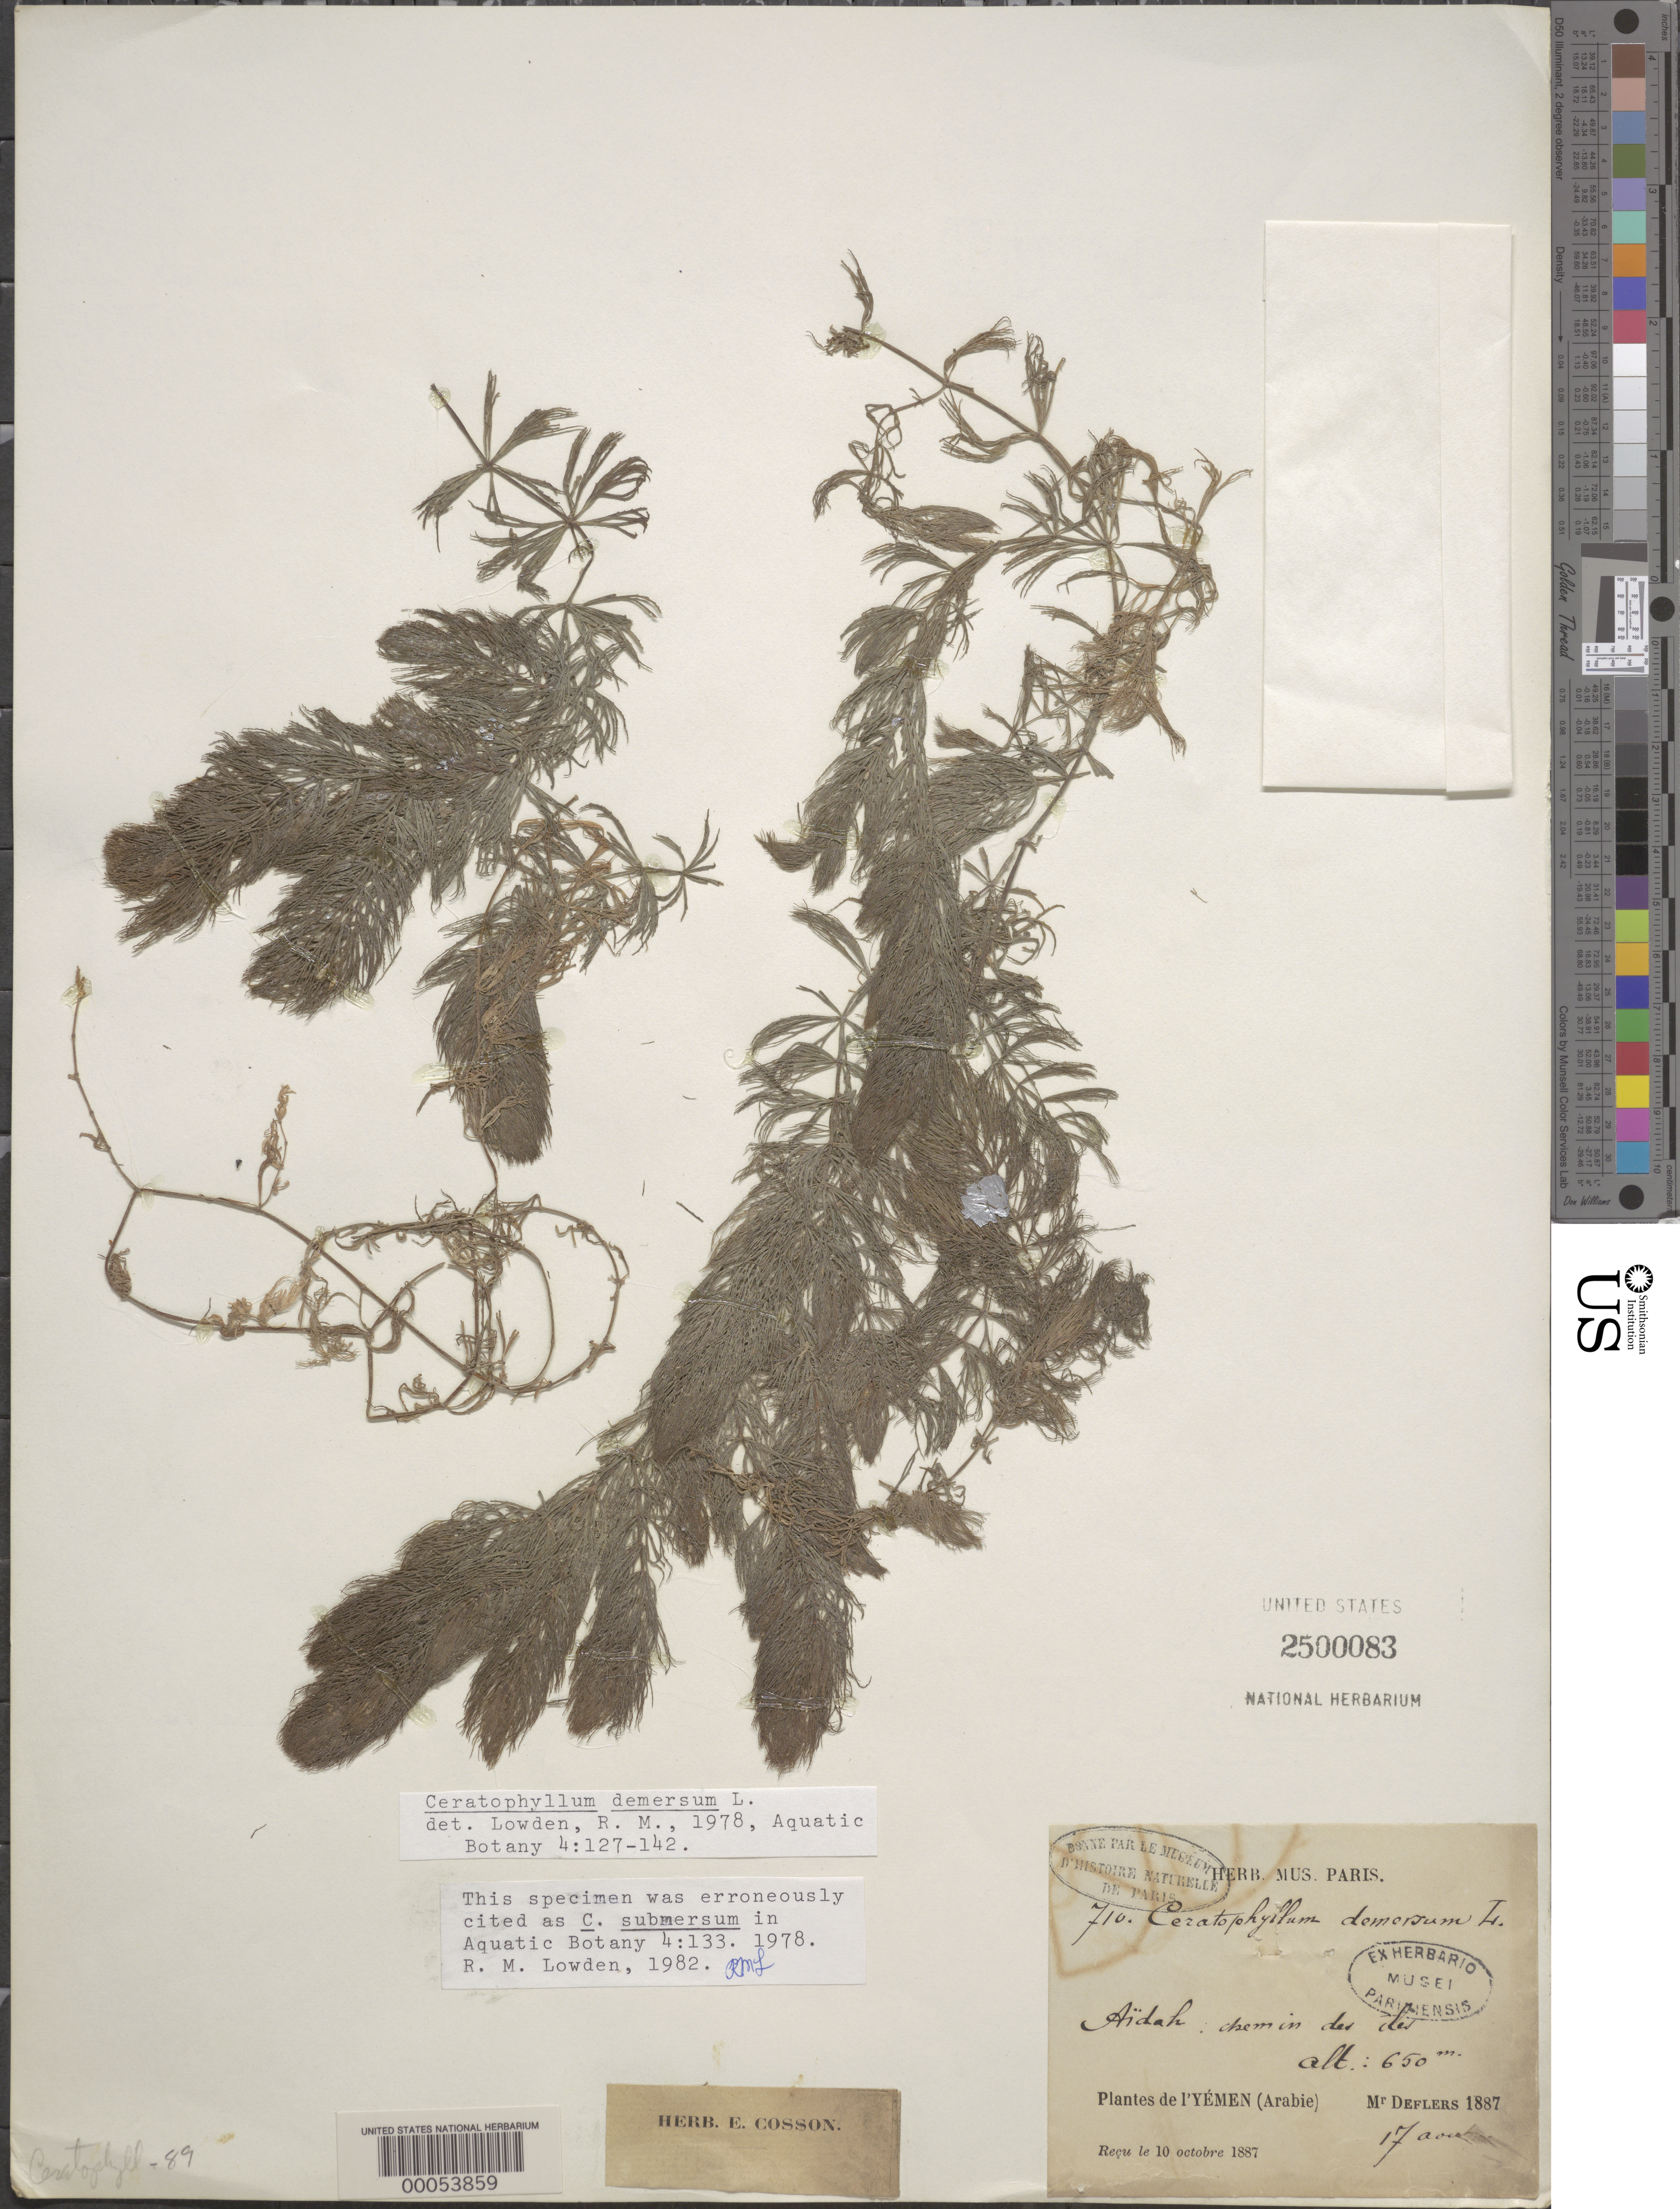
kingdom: Plantae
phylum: Tracheophyta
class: Magnoliopsida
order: Ceratophyllales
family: Ceratophyllaceae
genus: Ceratophyllum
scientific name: Ceratophyllum demersum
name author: L.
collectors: -. Deflers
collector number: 710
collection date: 1887-08-17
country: Yemen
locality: Aïdah: chemin des tes. l'Yémen (Arabie).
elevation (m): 650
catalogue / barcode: US 2500083